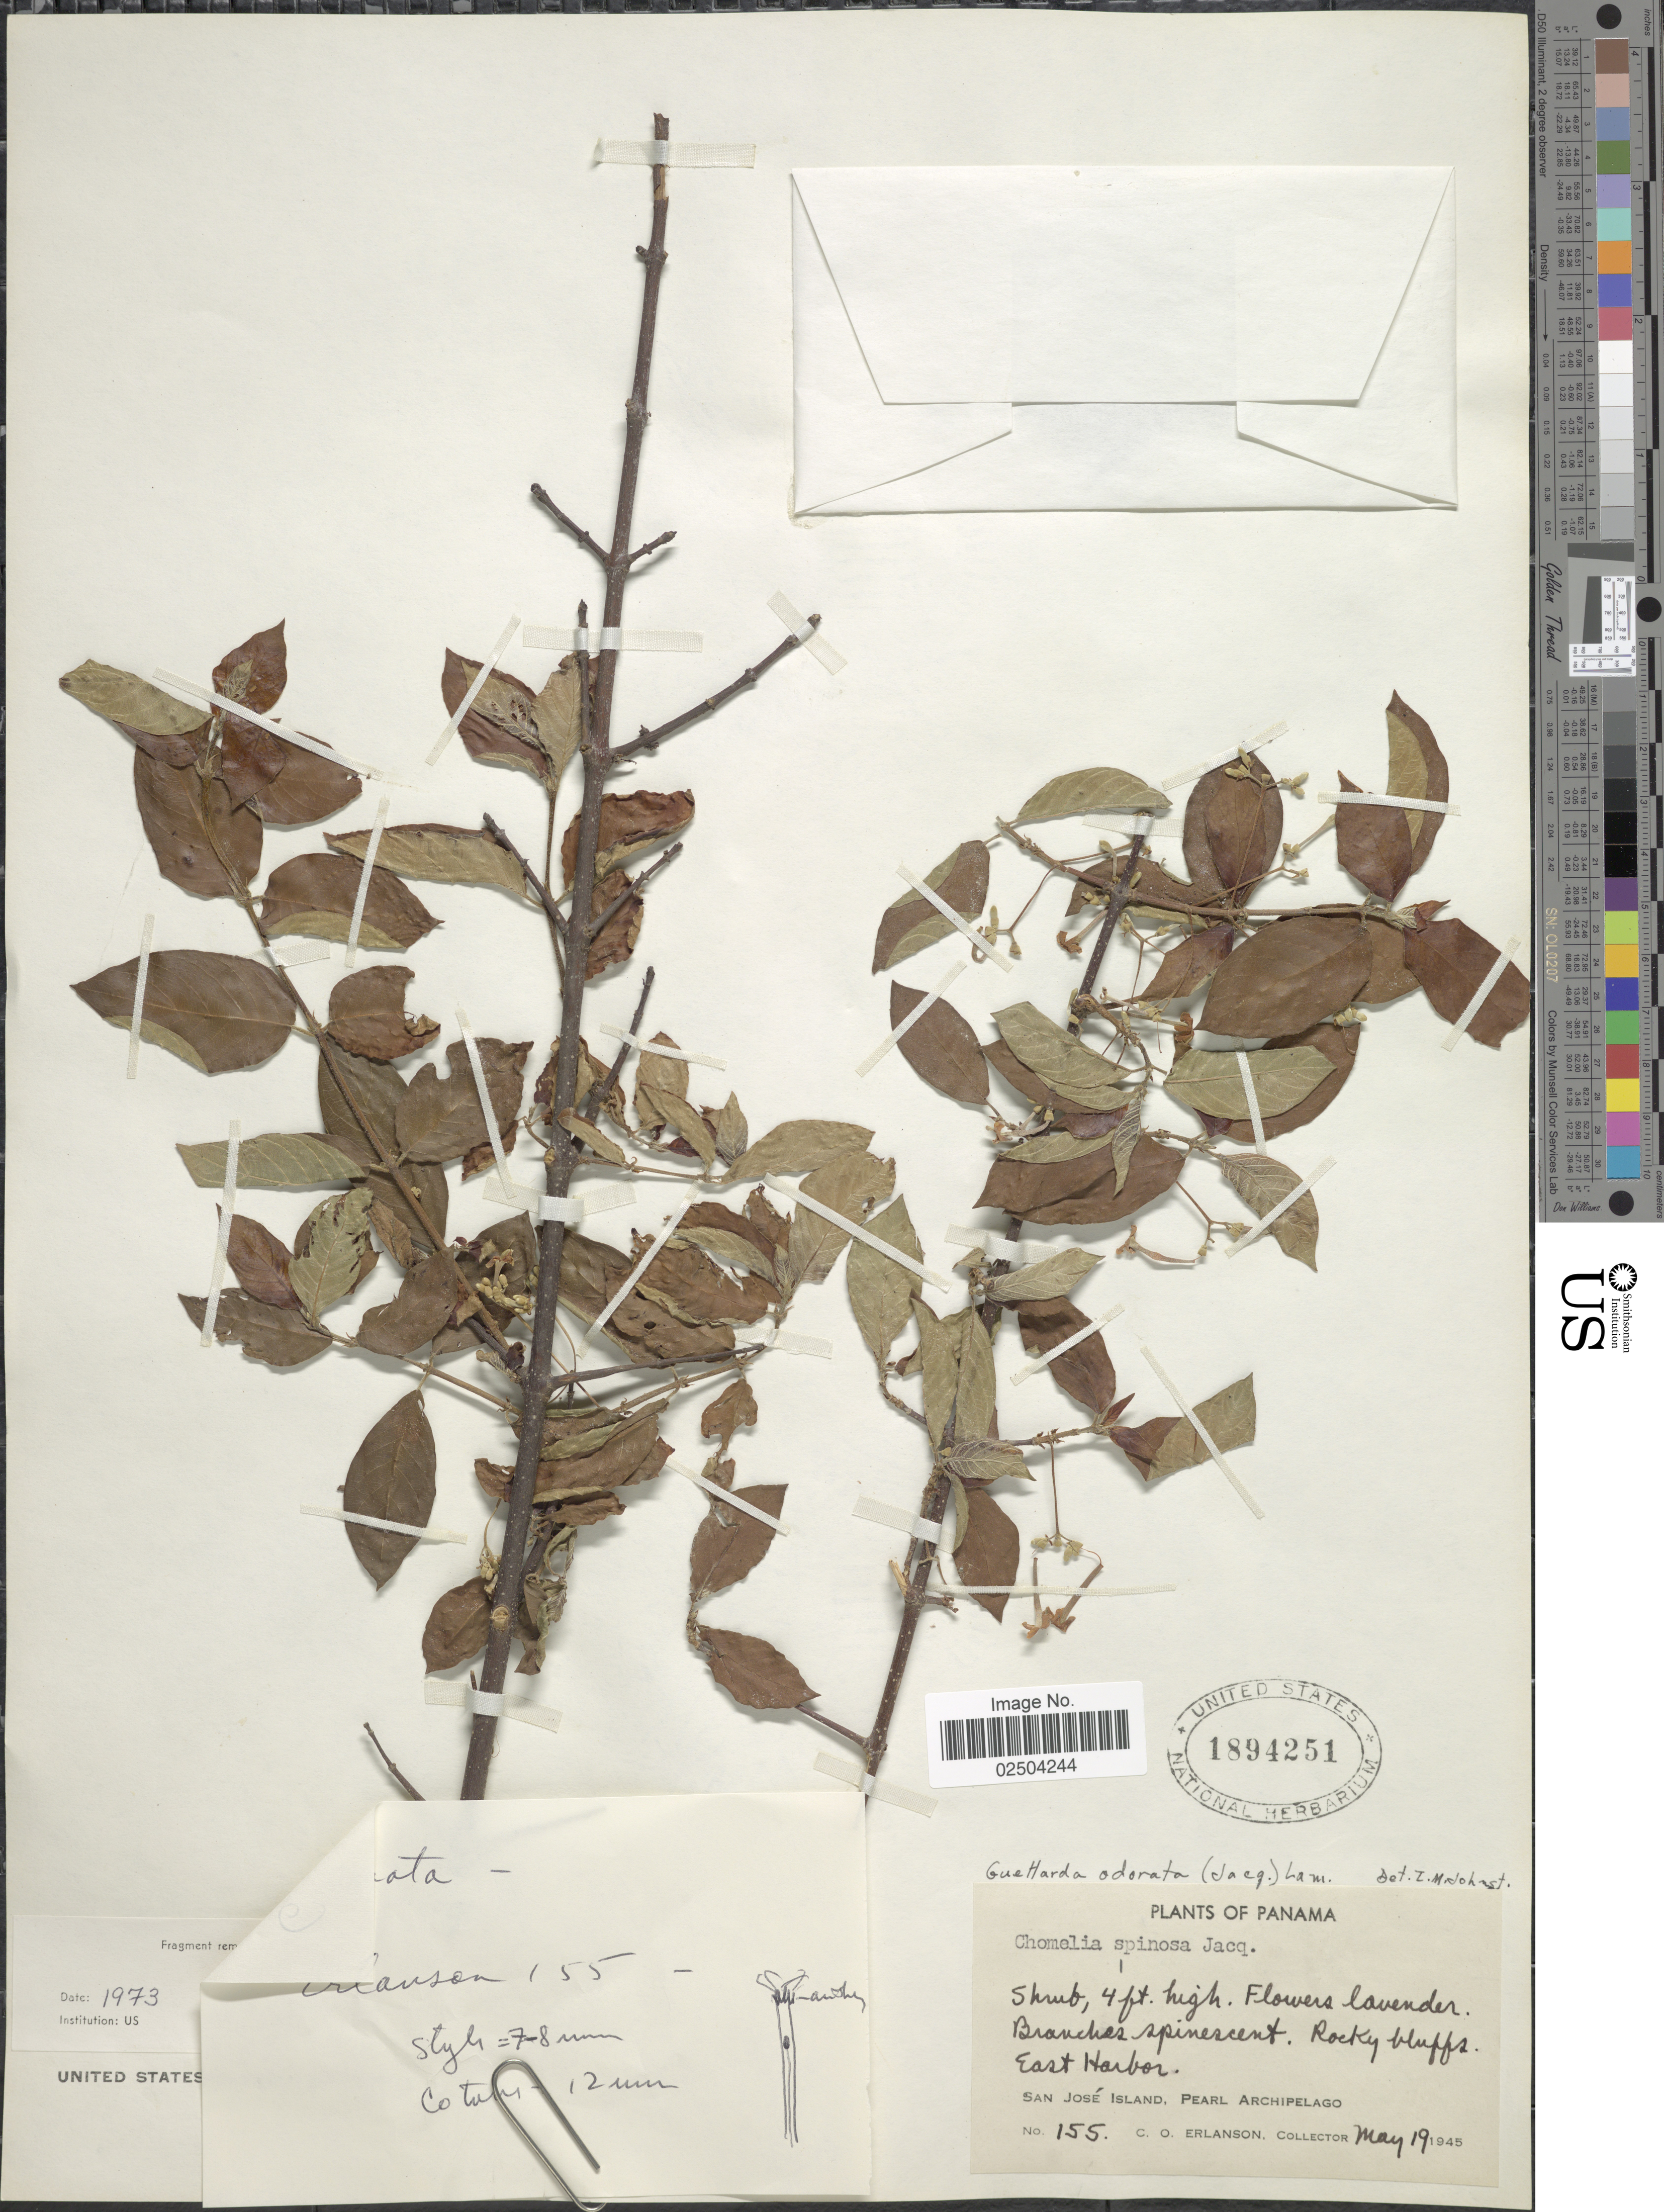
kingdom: Plantae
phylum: Tracheophyta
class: Magnoliopsida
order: Gentianales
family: Rubiaceae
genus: Guettarda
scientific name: Guettarda odorata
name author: (Jacq.) Lam.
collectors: C. O. Erlanson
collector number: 155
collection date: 1945-05-19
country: Panama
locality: San Jose Island, Pearl Archipelago, Rocky cliffs, East Harbor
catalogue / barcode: US 1894251